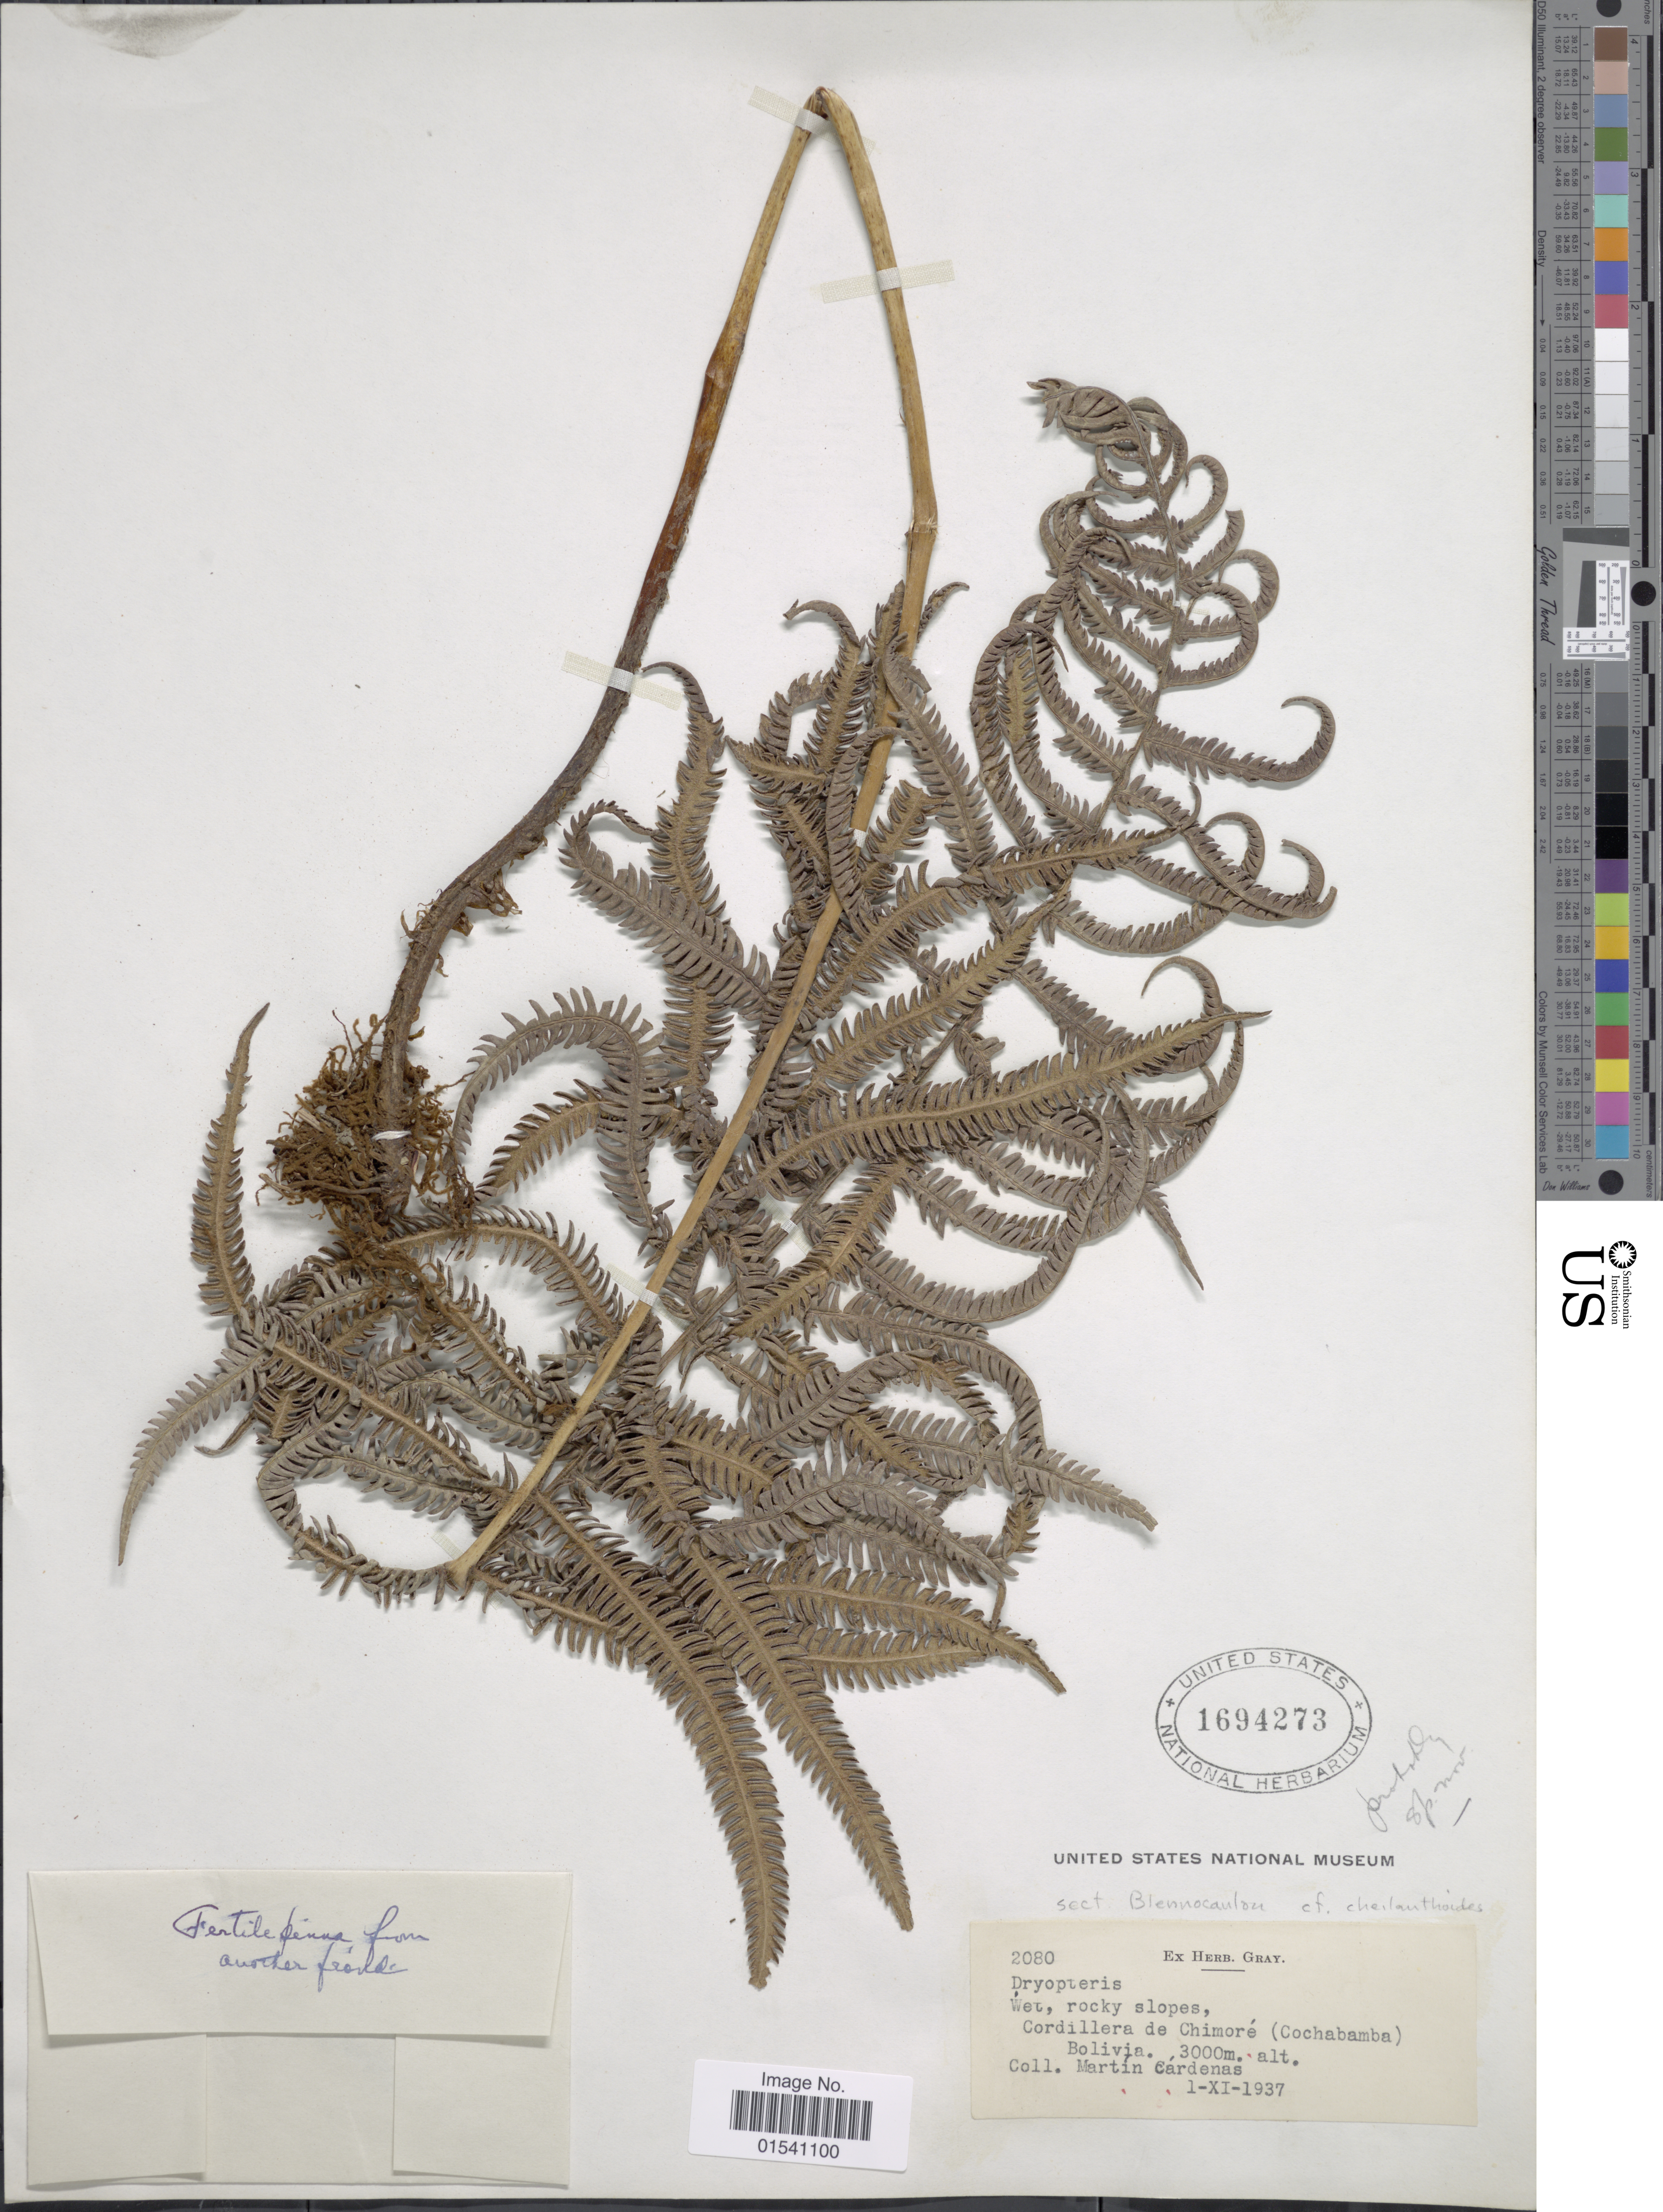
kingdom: Plantae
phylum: Tracheophyta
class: Polypodiopsida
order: Polypodiales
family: Thelypteridaceae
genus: Amauropelta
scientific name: Amauropelta sp.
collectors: M. Cárdenas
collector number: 2080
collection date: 1937-11-01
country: Bolivia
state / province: Cochabamba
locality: Cordillera de Chimoré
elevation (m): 3000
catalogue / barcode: US 1694273